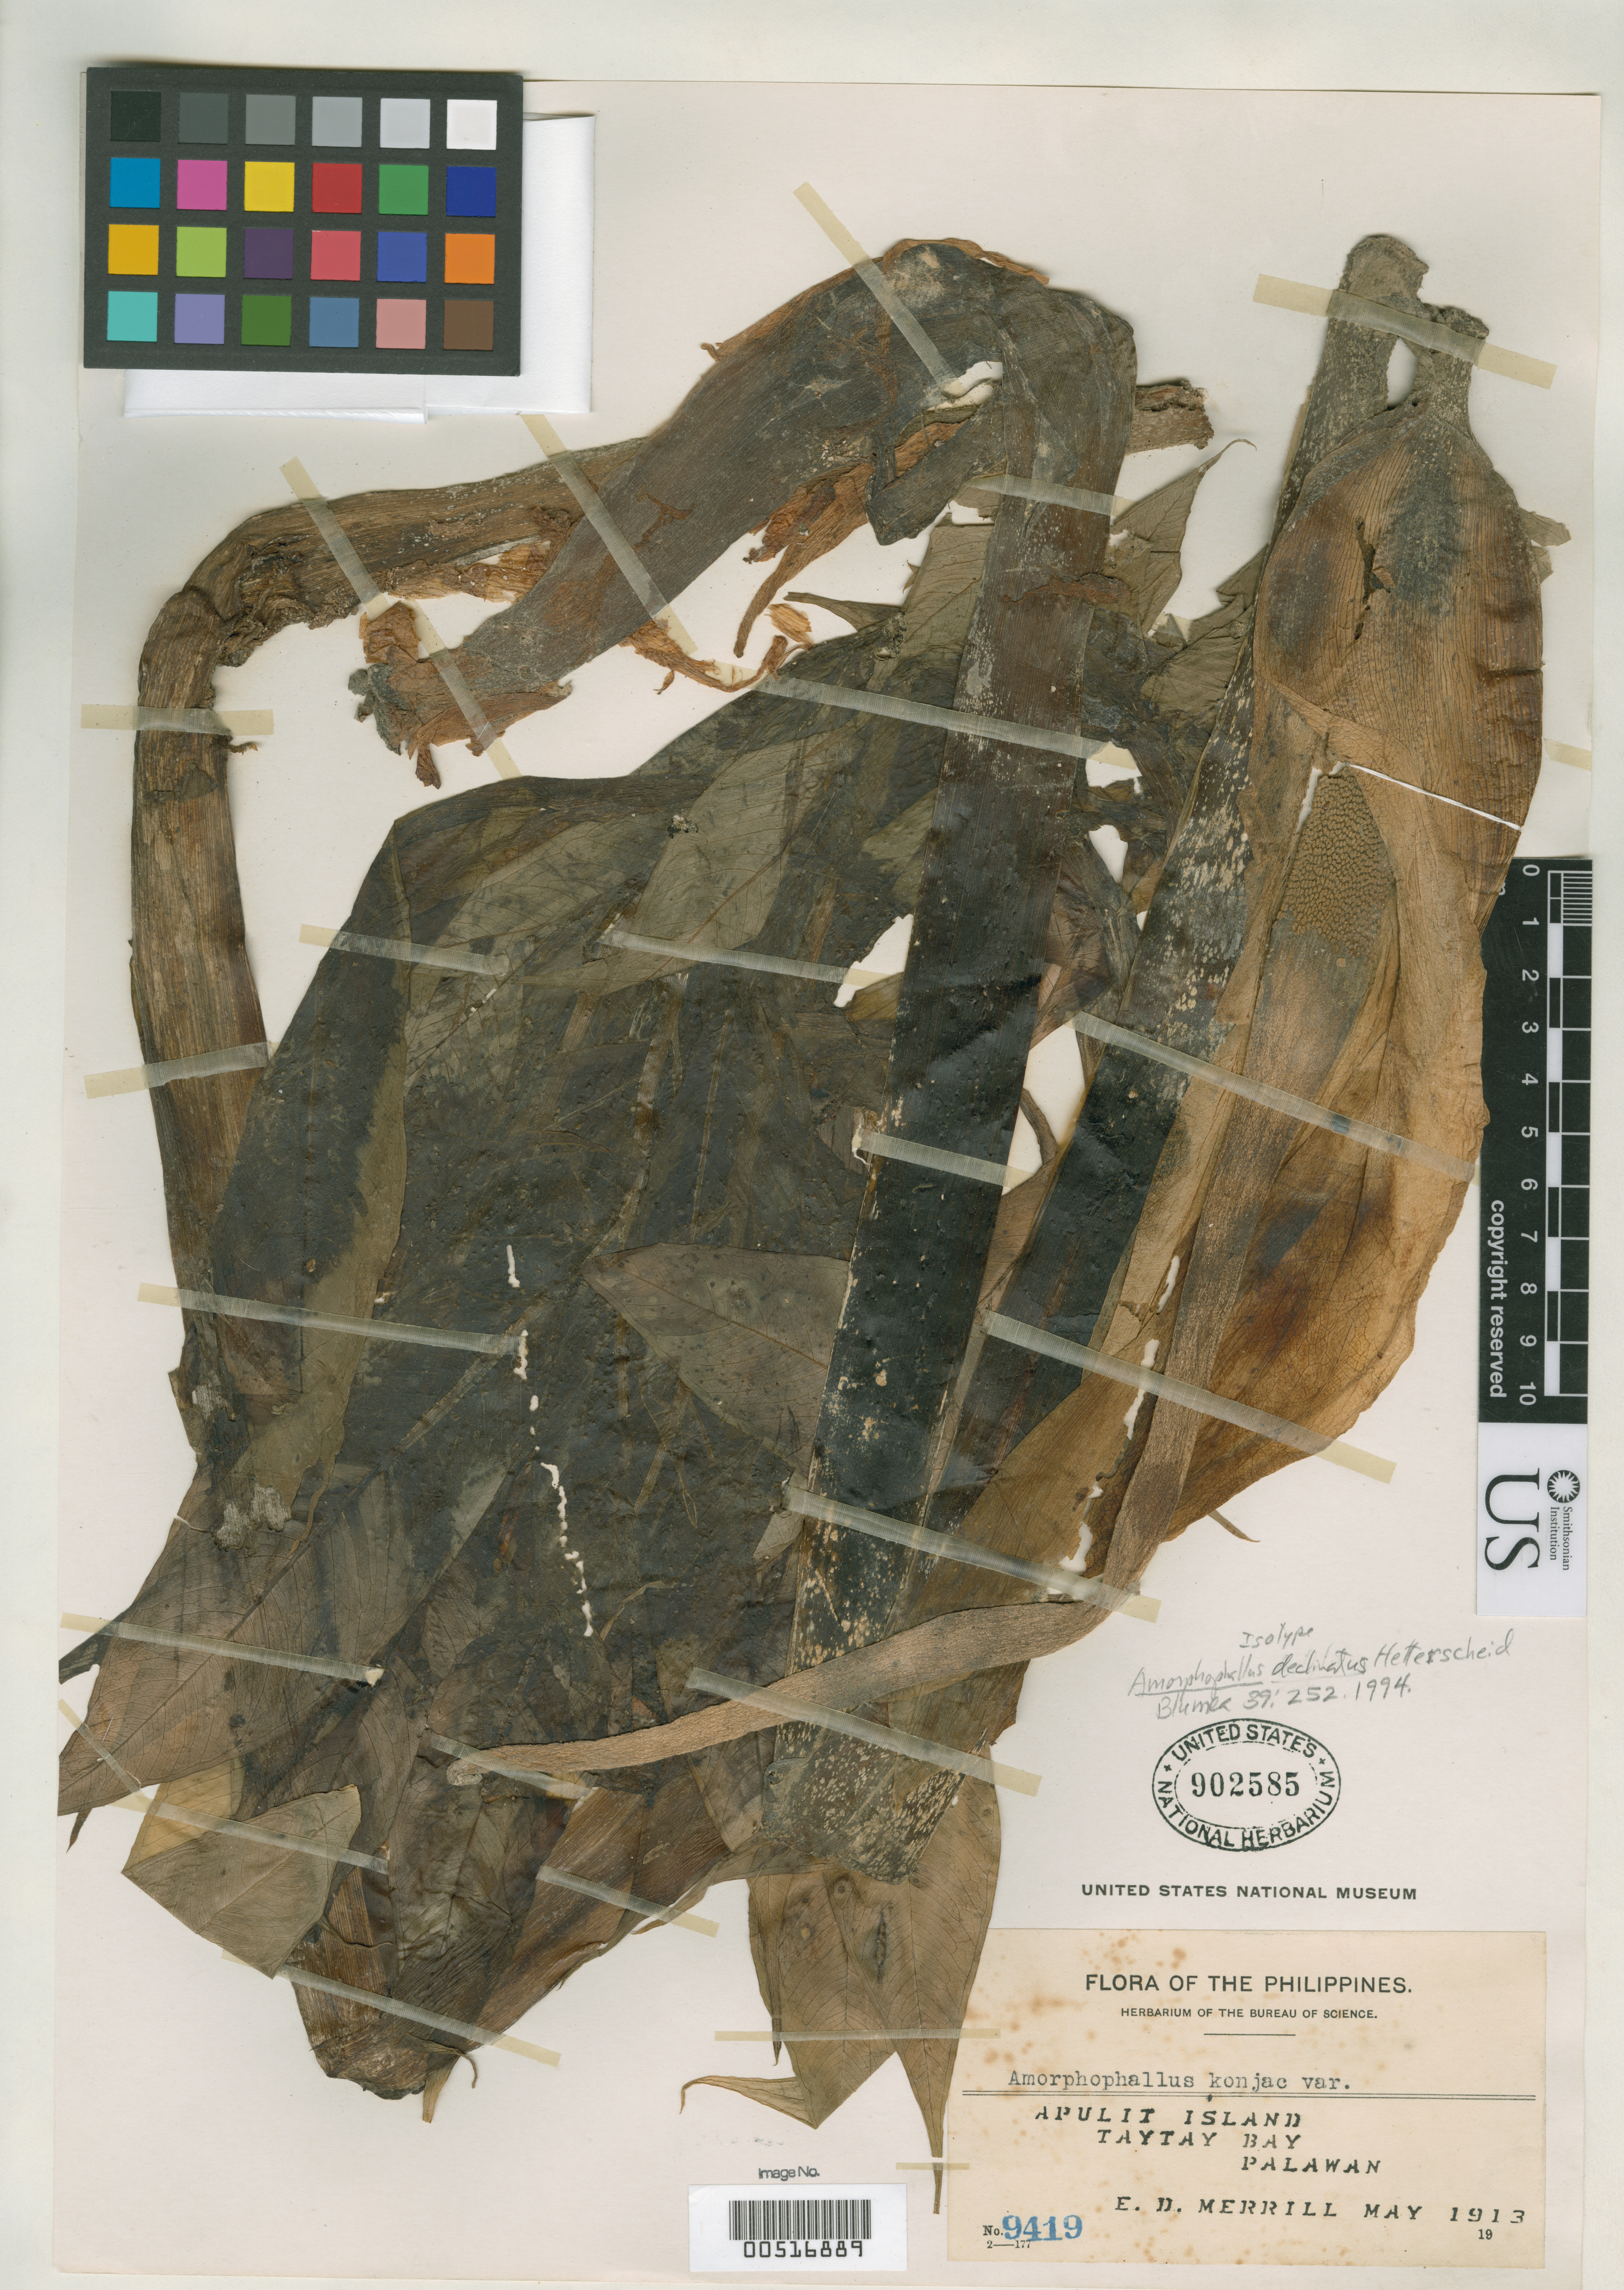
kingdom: Plantae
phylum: Tracheophyta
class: Liliopsida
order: Alismatales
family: Araceae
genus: Amorphophallus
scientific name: Amorphophallus declinatus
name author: Hett.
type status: Isotype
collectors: E. D. Merrill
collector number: Bur. Sci. 9419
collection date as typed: May 1913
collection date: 1913-05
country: Philippines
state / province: Mimaropa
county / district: Palawan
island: Apulit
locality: Taytay Bay.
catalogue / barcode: US 902585